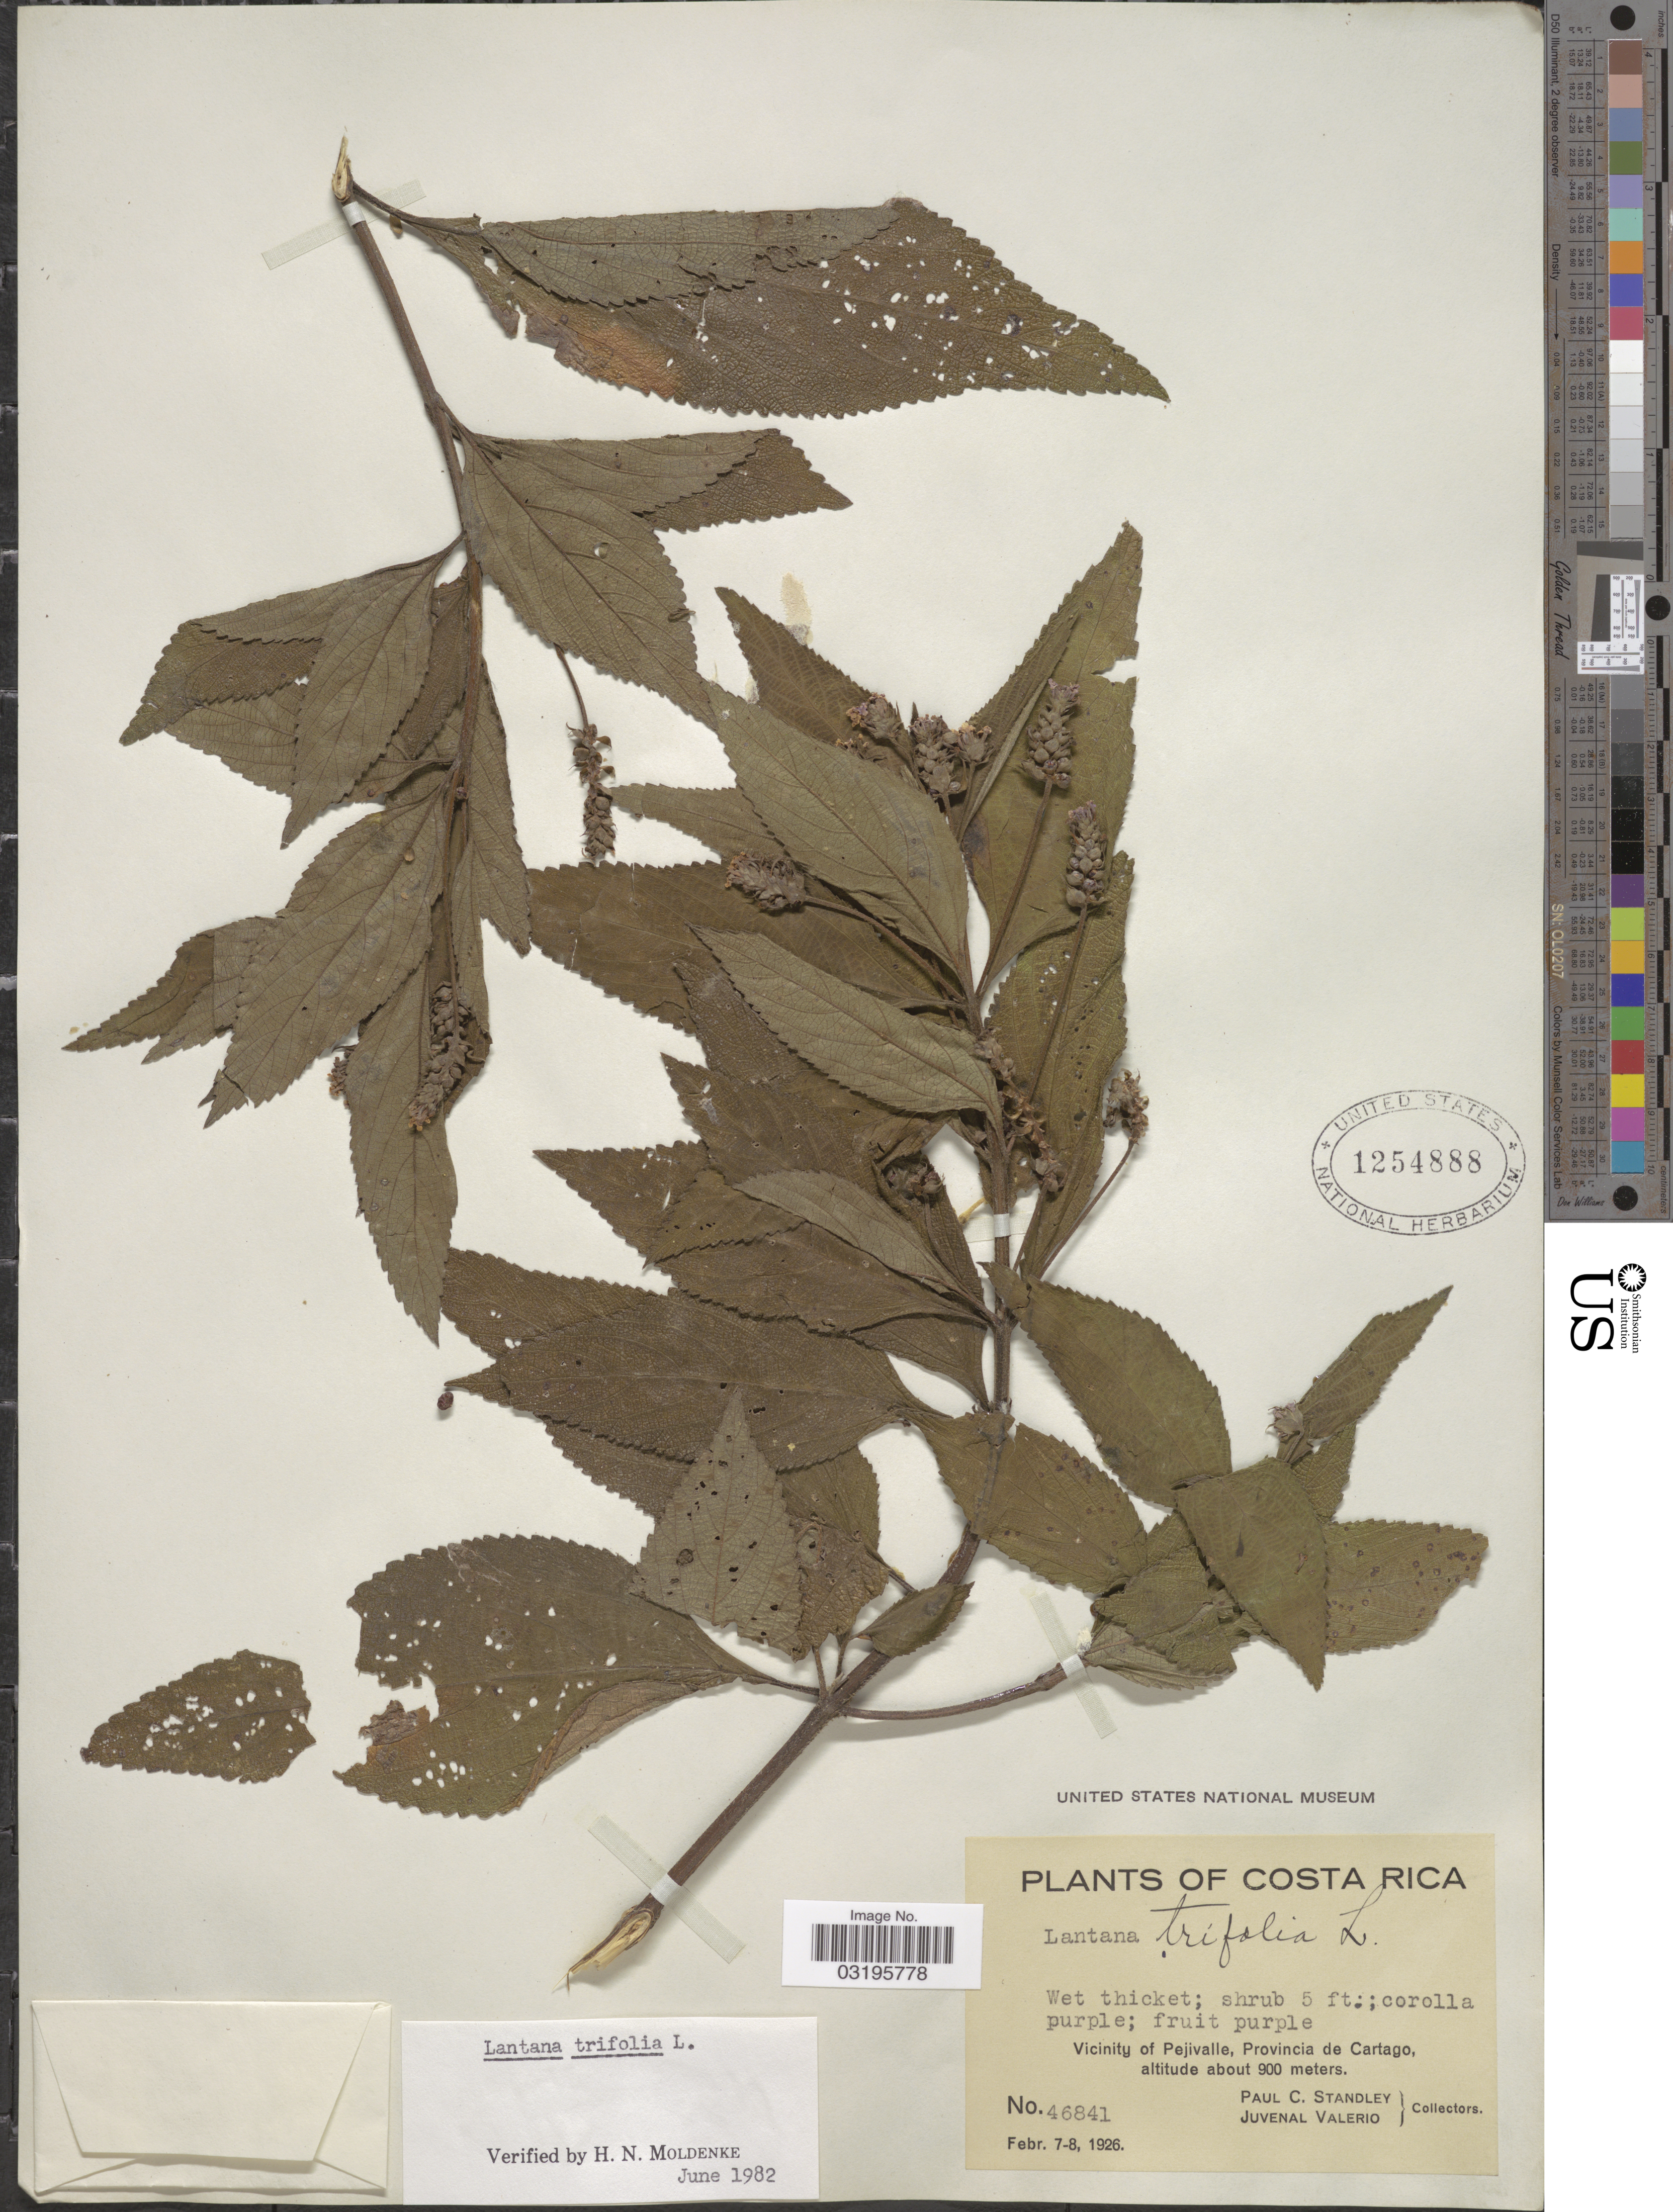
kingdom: Plantae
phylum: Tracheophyta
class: Magnoliopsida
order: Lamiales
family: Verbenaceae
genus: Lantana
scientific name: Lantana trifolia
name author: L.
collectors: P. C. Standley & J. Valerio R.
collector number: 46841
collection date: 1926-02-07/1926-02-08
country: Costa Rica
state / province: Cartago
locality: Vicinity of Pejivalle.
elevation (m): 900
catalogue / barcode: US 1254888